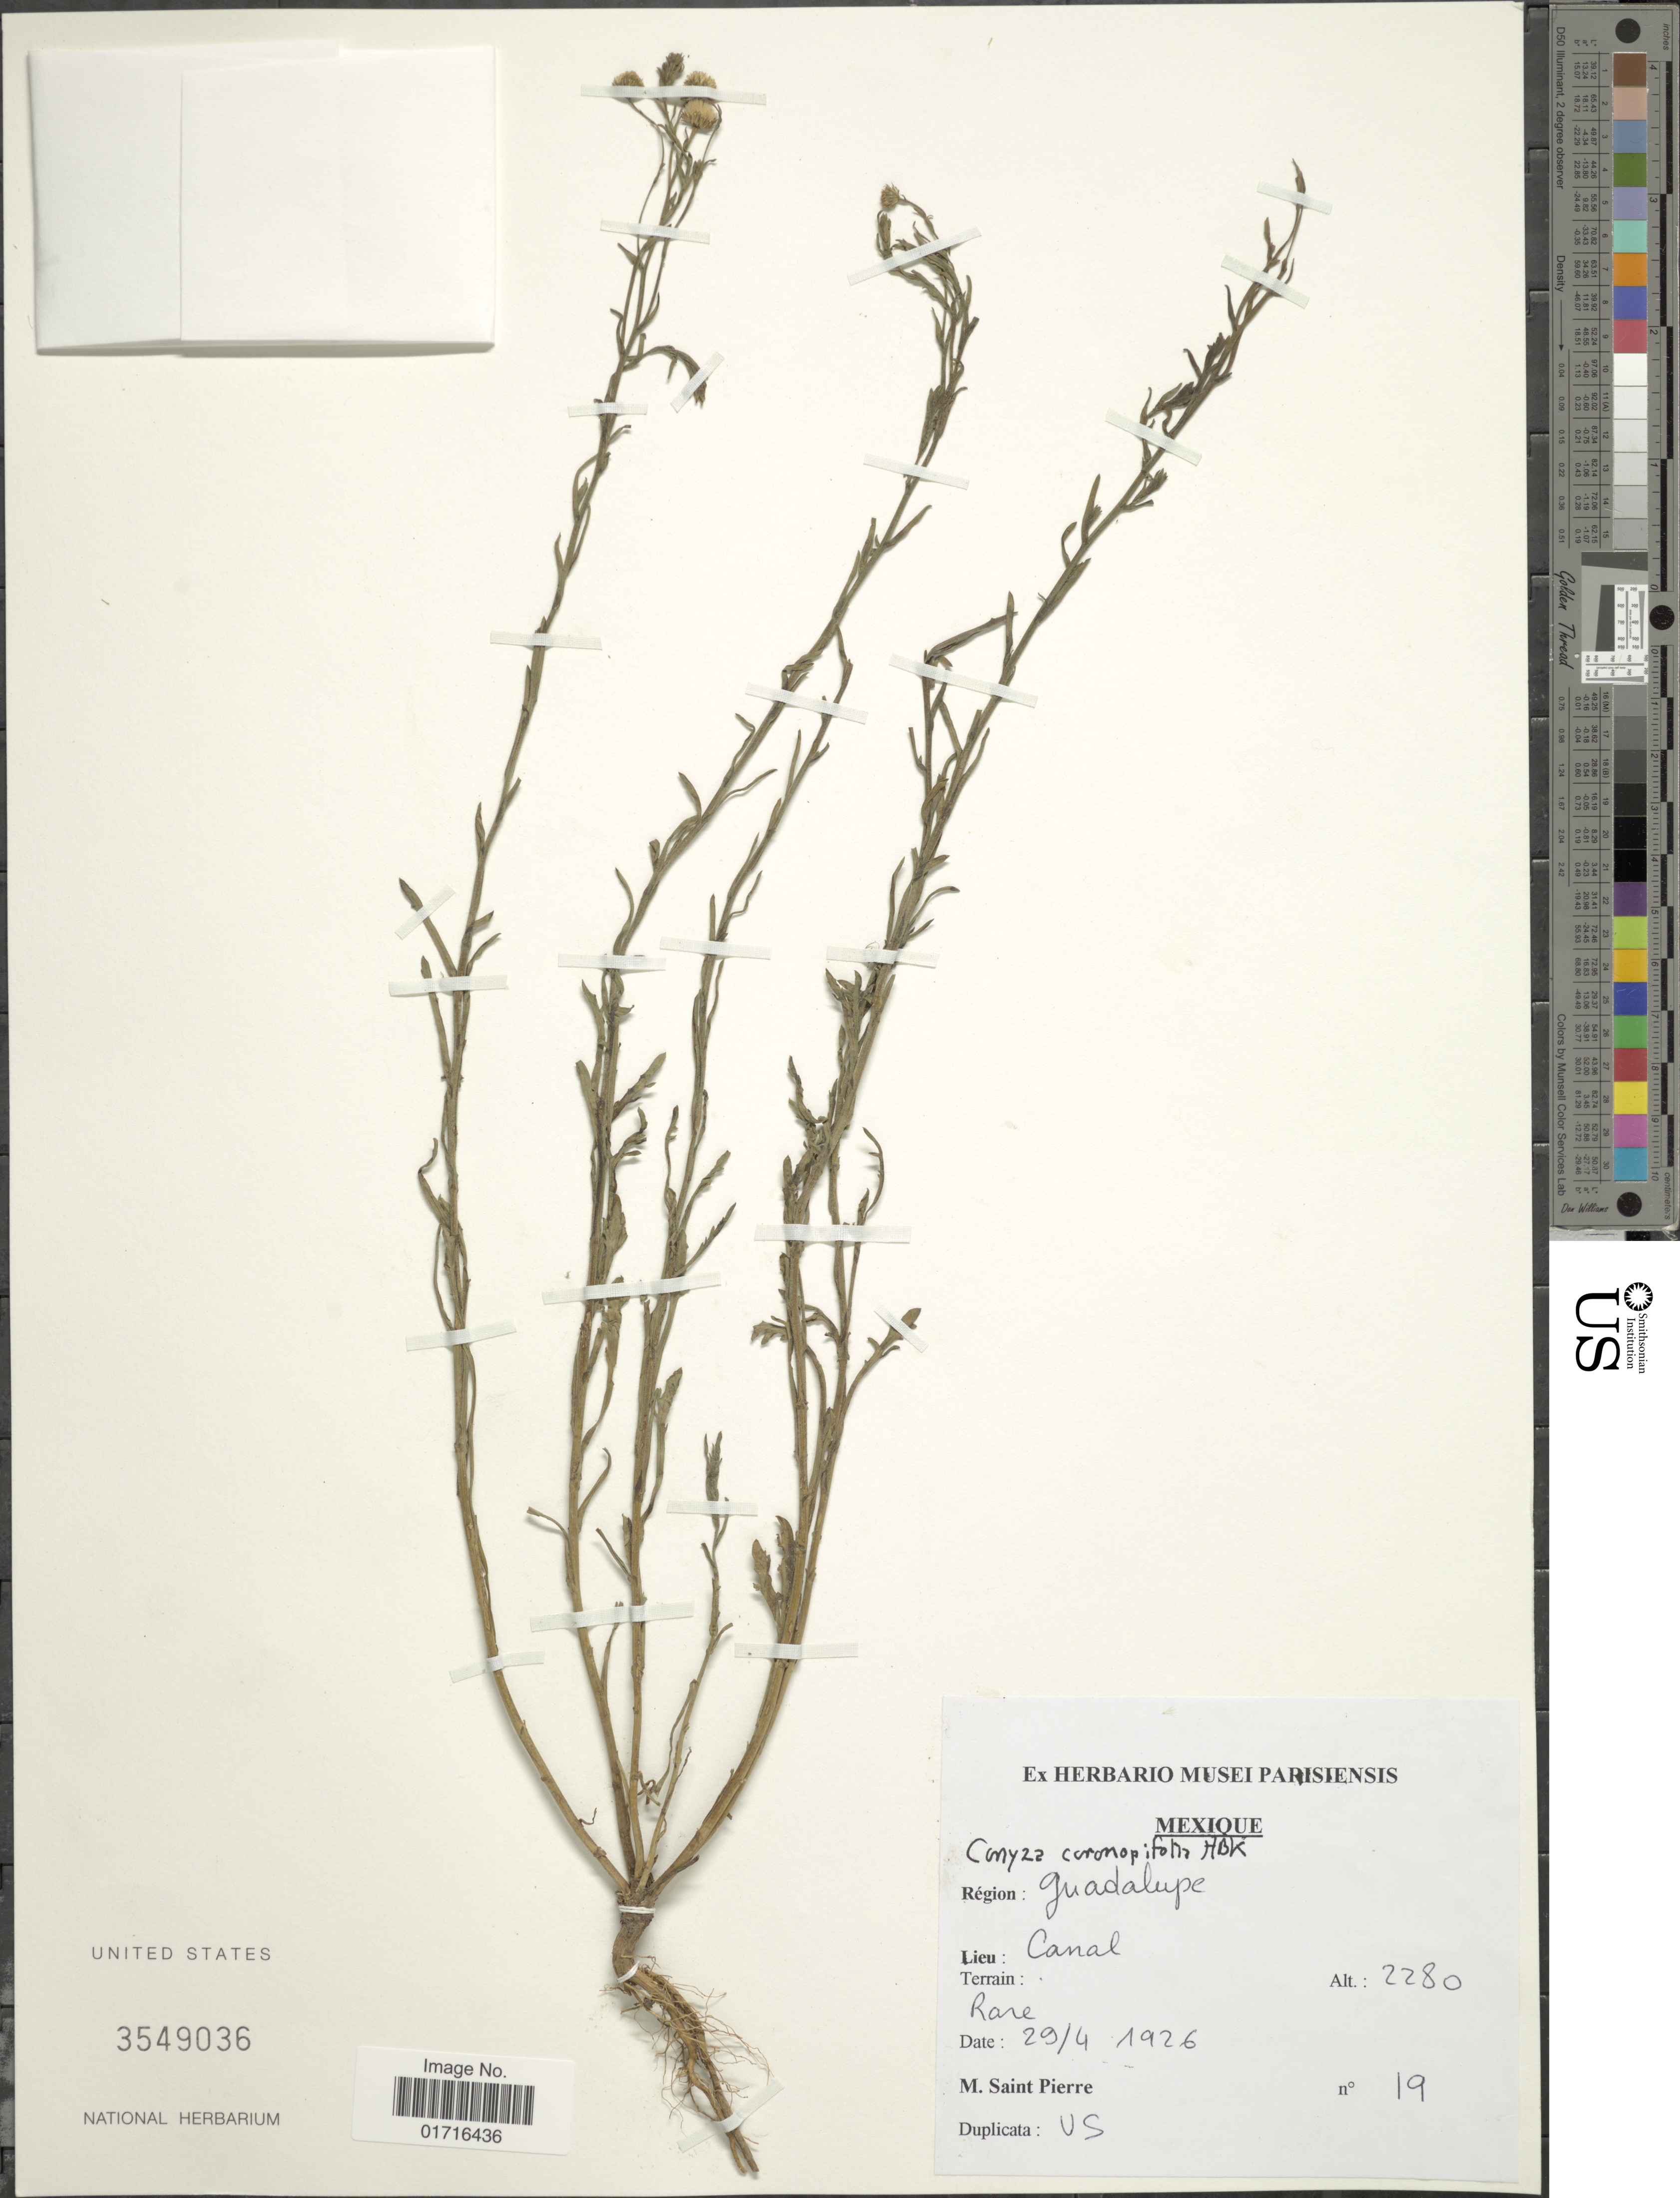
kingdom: Plantae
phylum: Tracheophyta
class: Magnoliopsida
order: Asterales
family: Asteraceae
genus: Conyza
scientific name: Conyza coronopifolia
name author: Kunth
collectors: M. Saint-Pierre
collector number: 19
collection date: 1926-04-29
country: Mexico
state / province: Baja California Sur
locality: Region: Guadalupe, Liey: Canal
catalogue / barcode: US 3549036